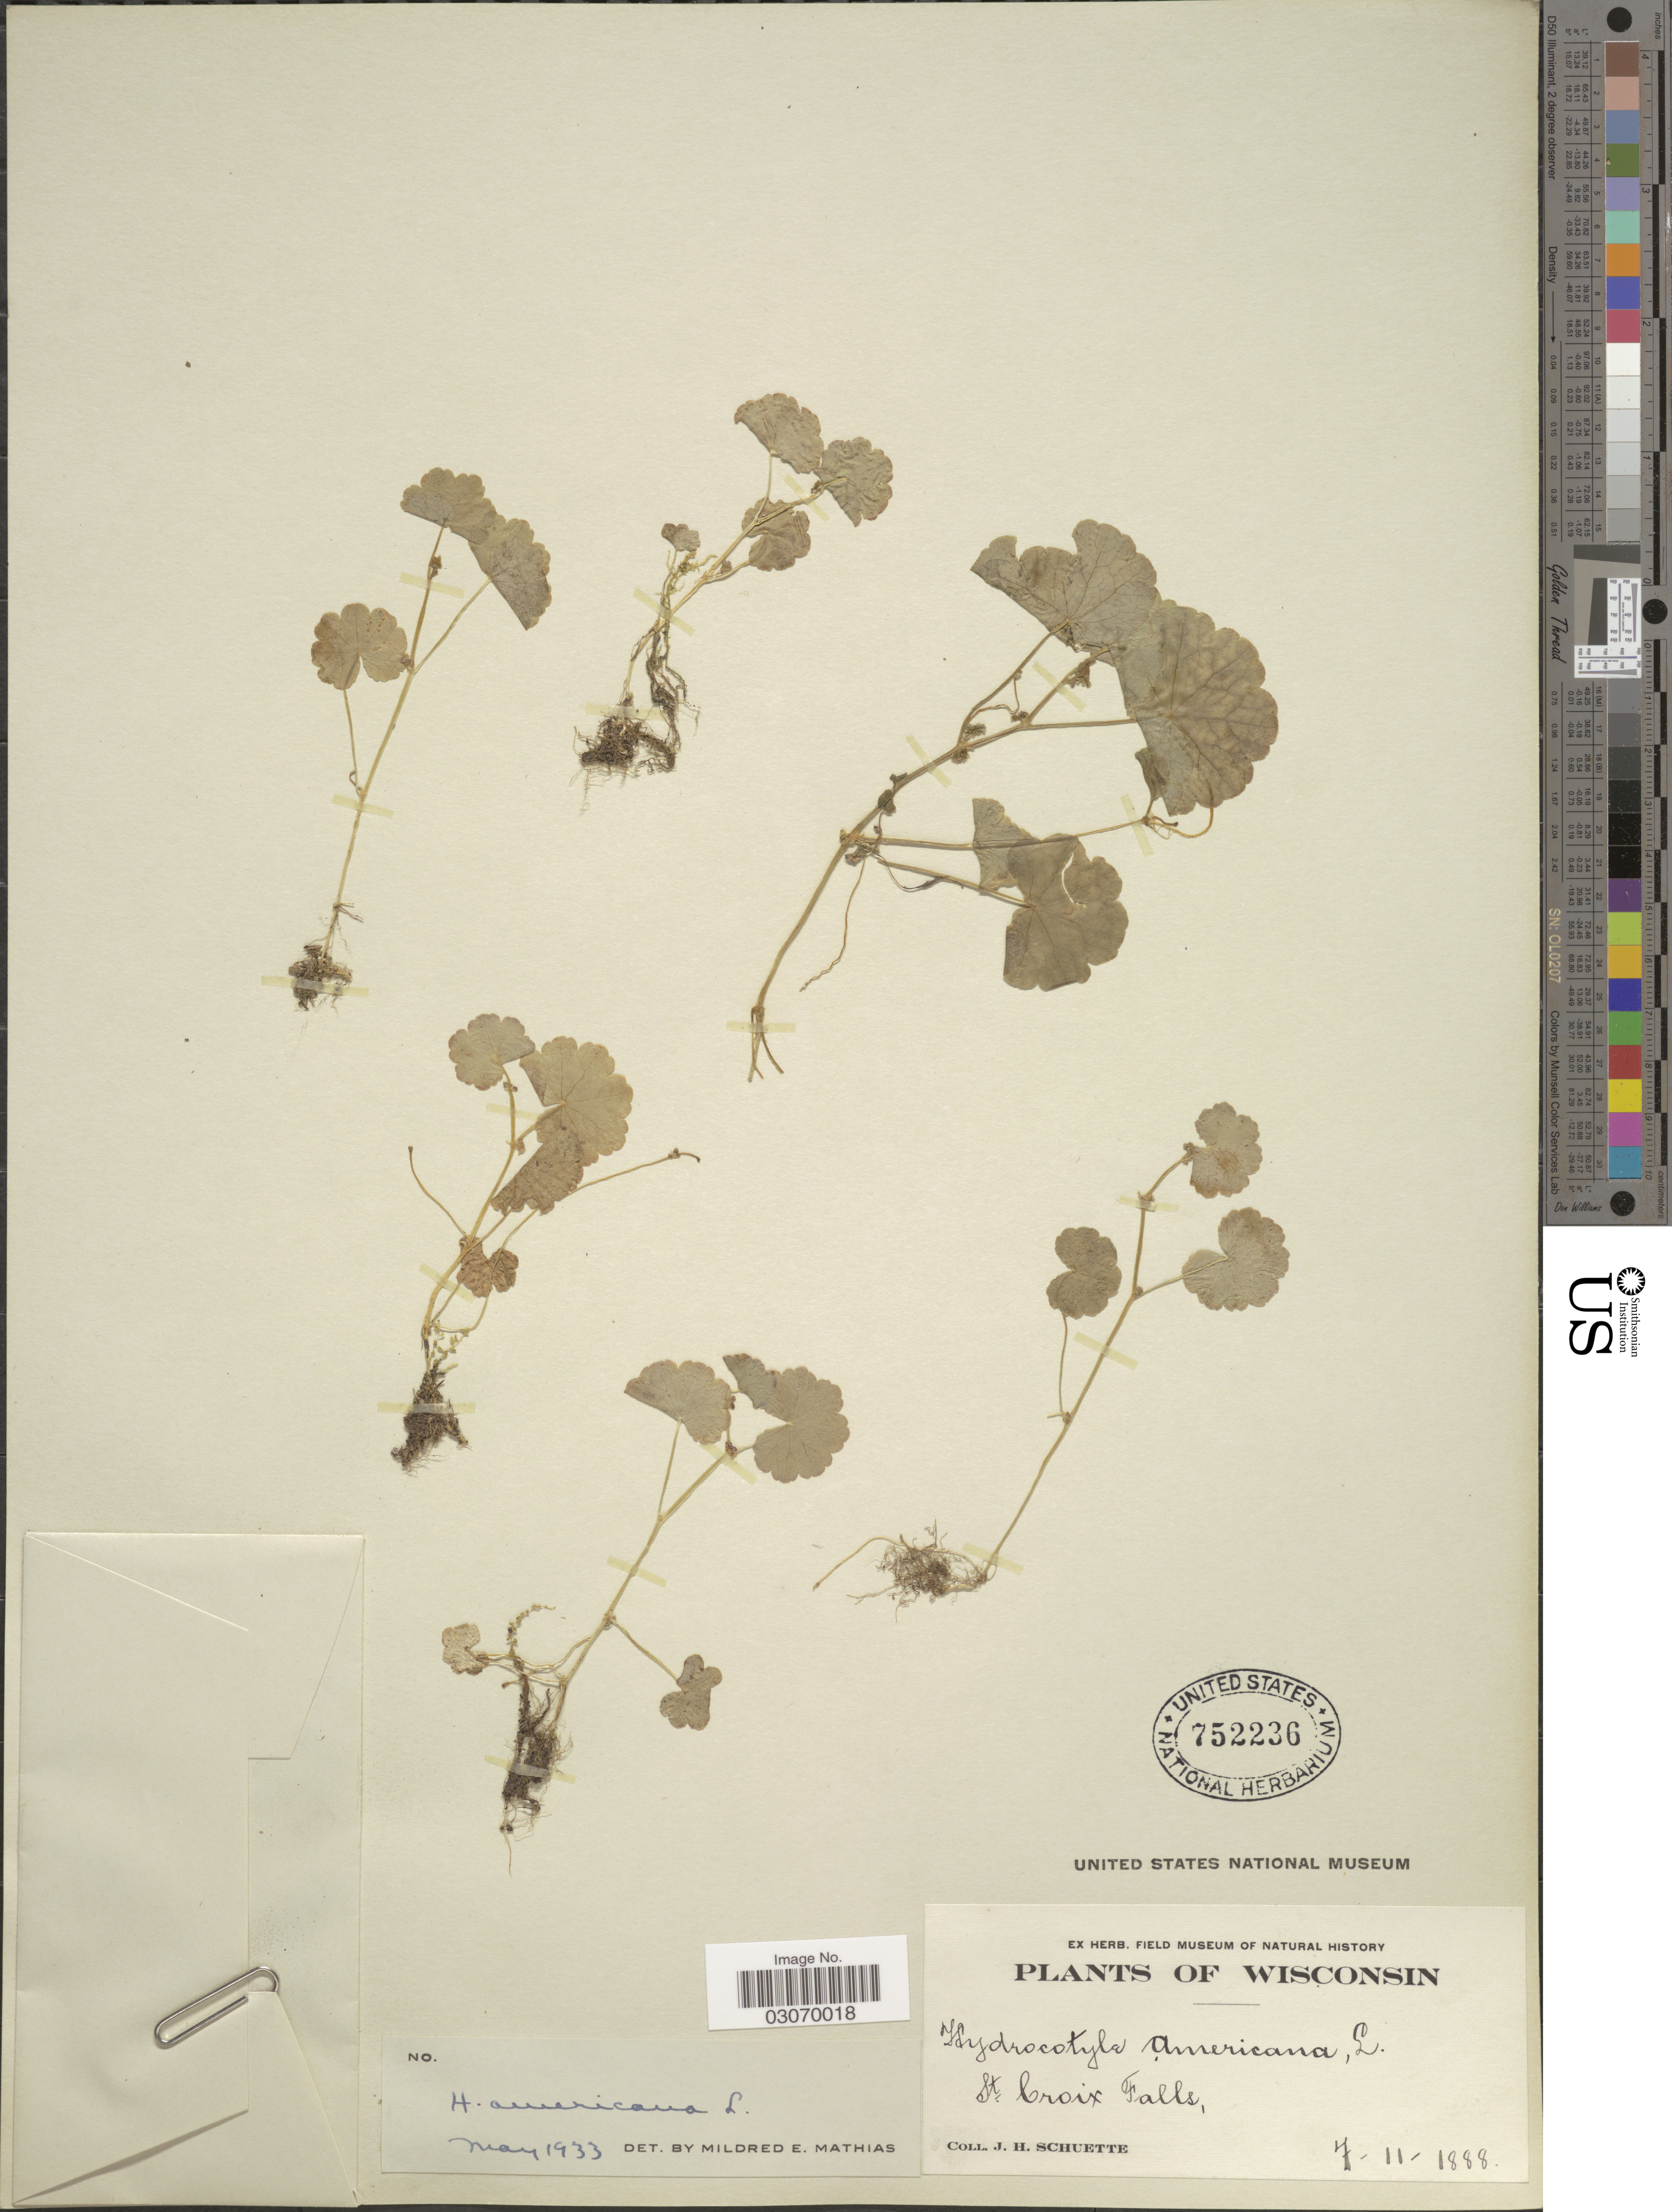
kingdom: Plantae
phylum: Tracheophyta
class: Magnoliopsida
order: Apiales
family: Araliaceae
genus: Hydrocotyle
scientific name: Hydrocotyle americana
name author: L.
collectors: J. H. Schuette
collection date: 1888-11-07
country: United States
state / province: Wisconsin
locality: St. Croix Falls.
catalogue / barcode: US 752236